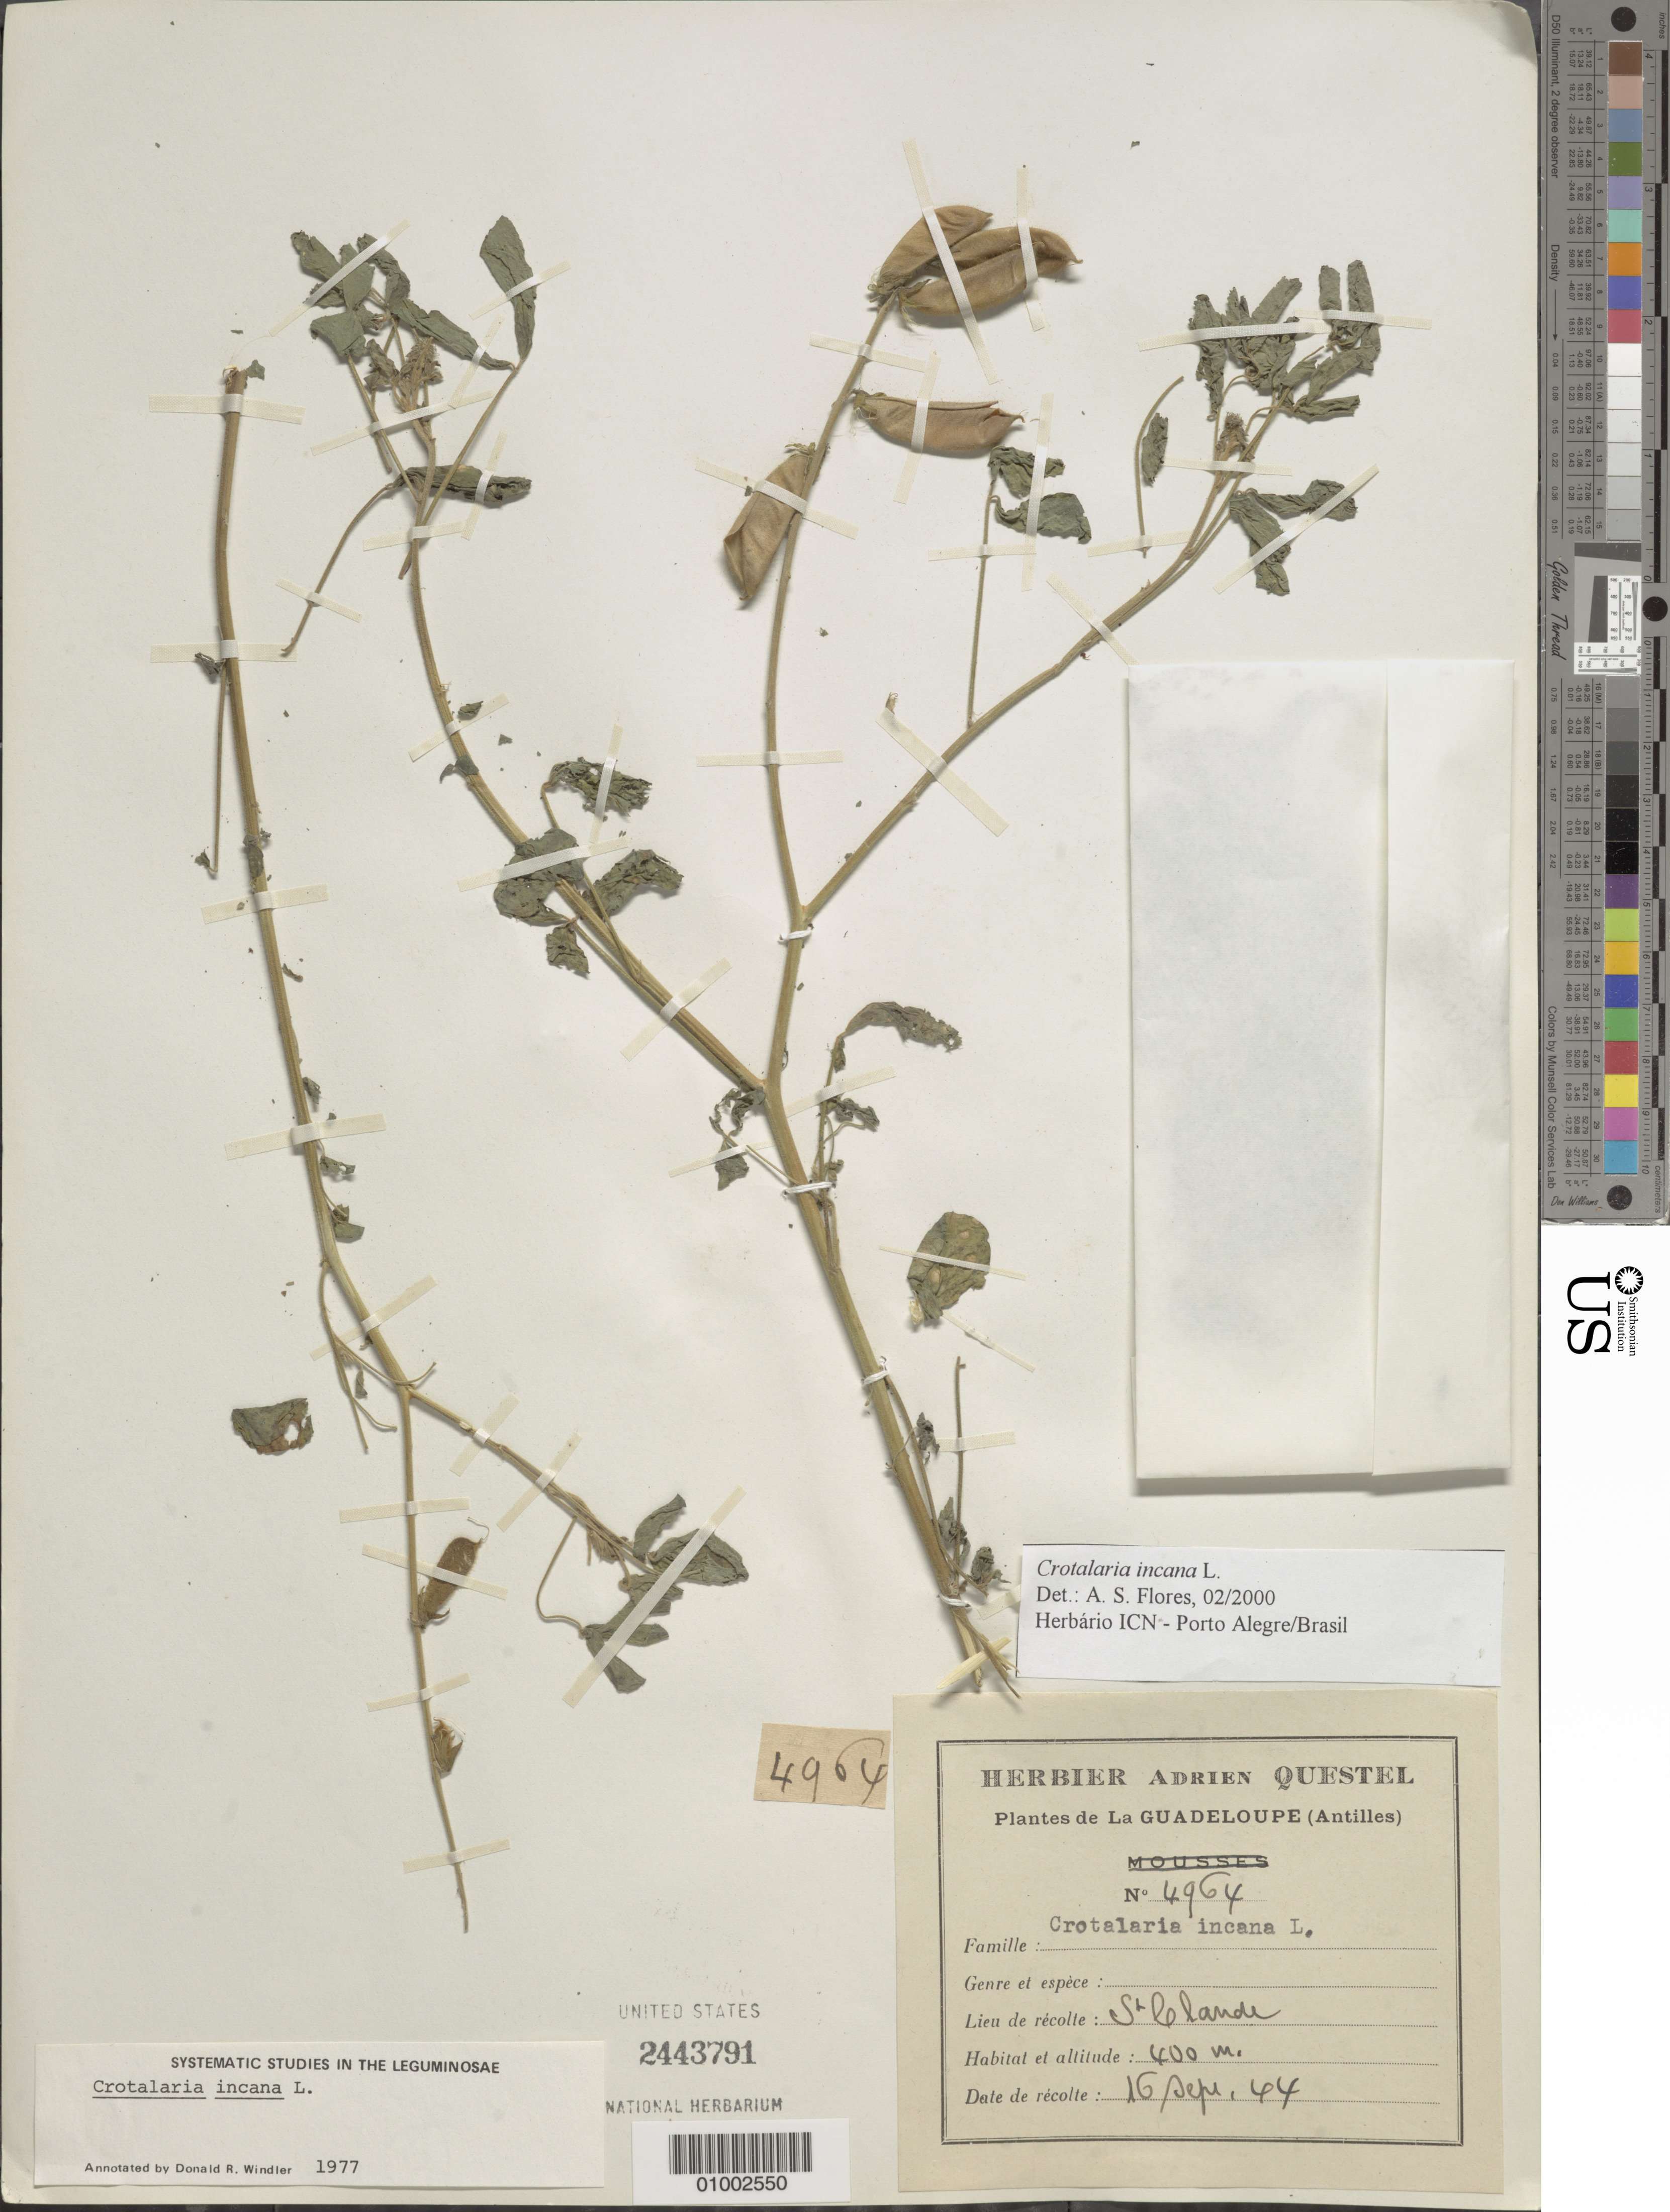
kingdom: Plantae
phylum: Tracheophyta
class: Magnoliopsida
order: Fabales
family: Fabaceae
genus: Crotalaria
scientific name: Crotalaria incana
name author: L.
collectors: A. Questel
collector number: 4964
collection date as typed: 16 Sep 1944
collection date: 1944-09-16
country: Guadeloupe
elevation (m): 400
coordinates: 0 N, 0 E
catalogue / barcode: US 2443791